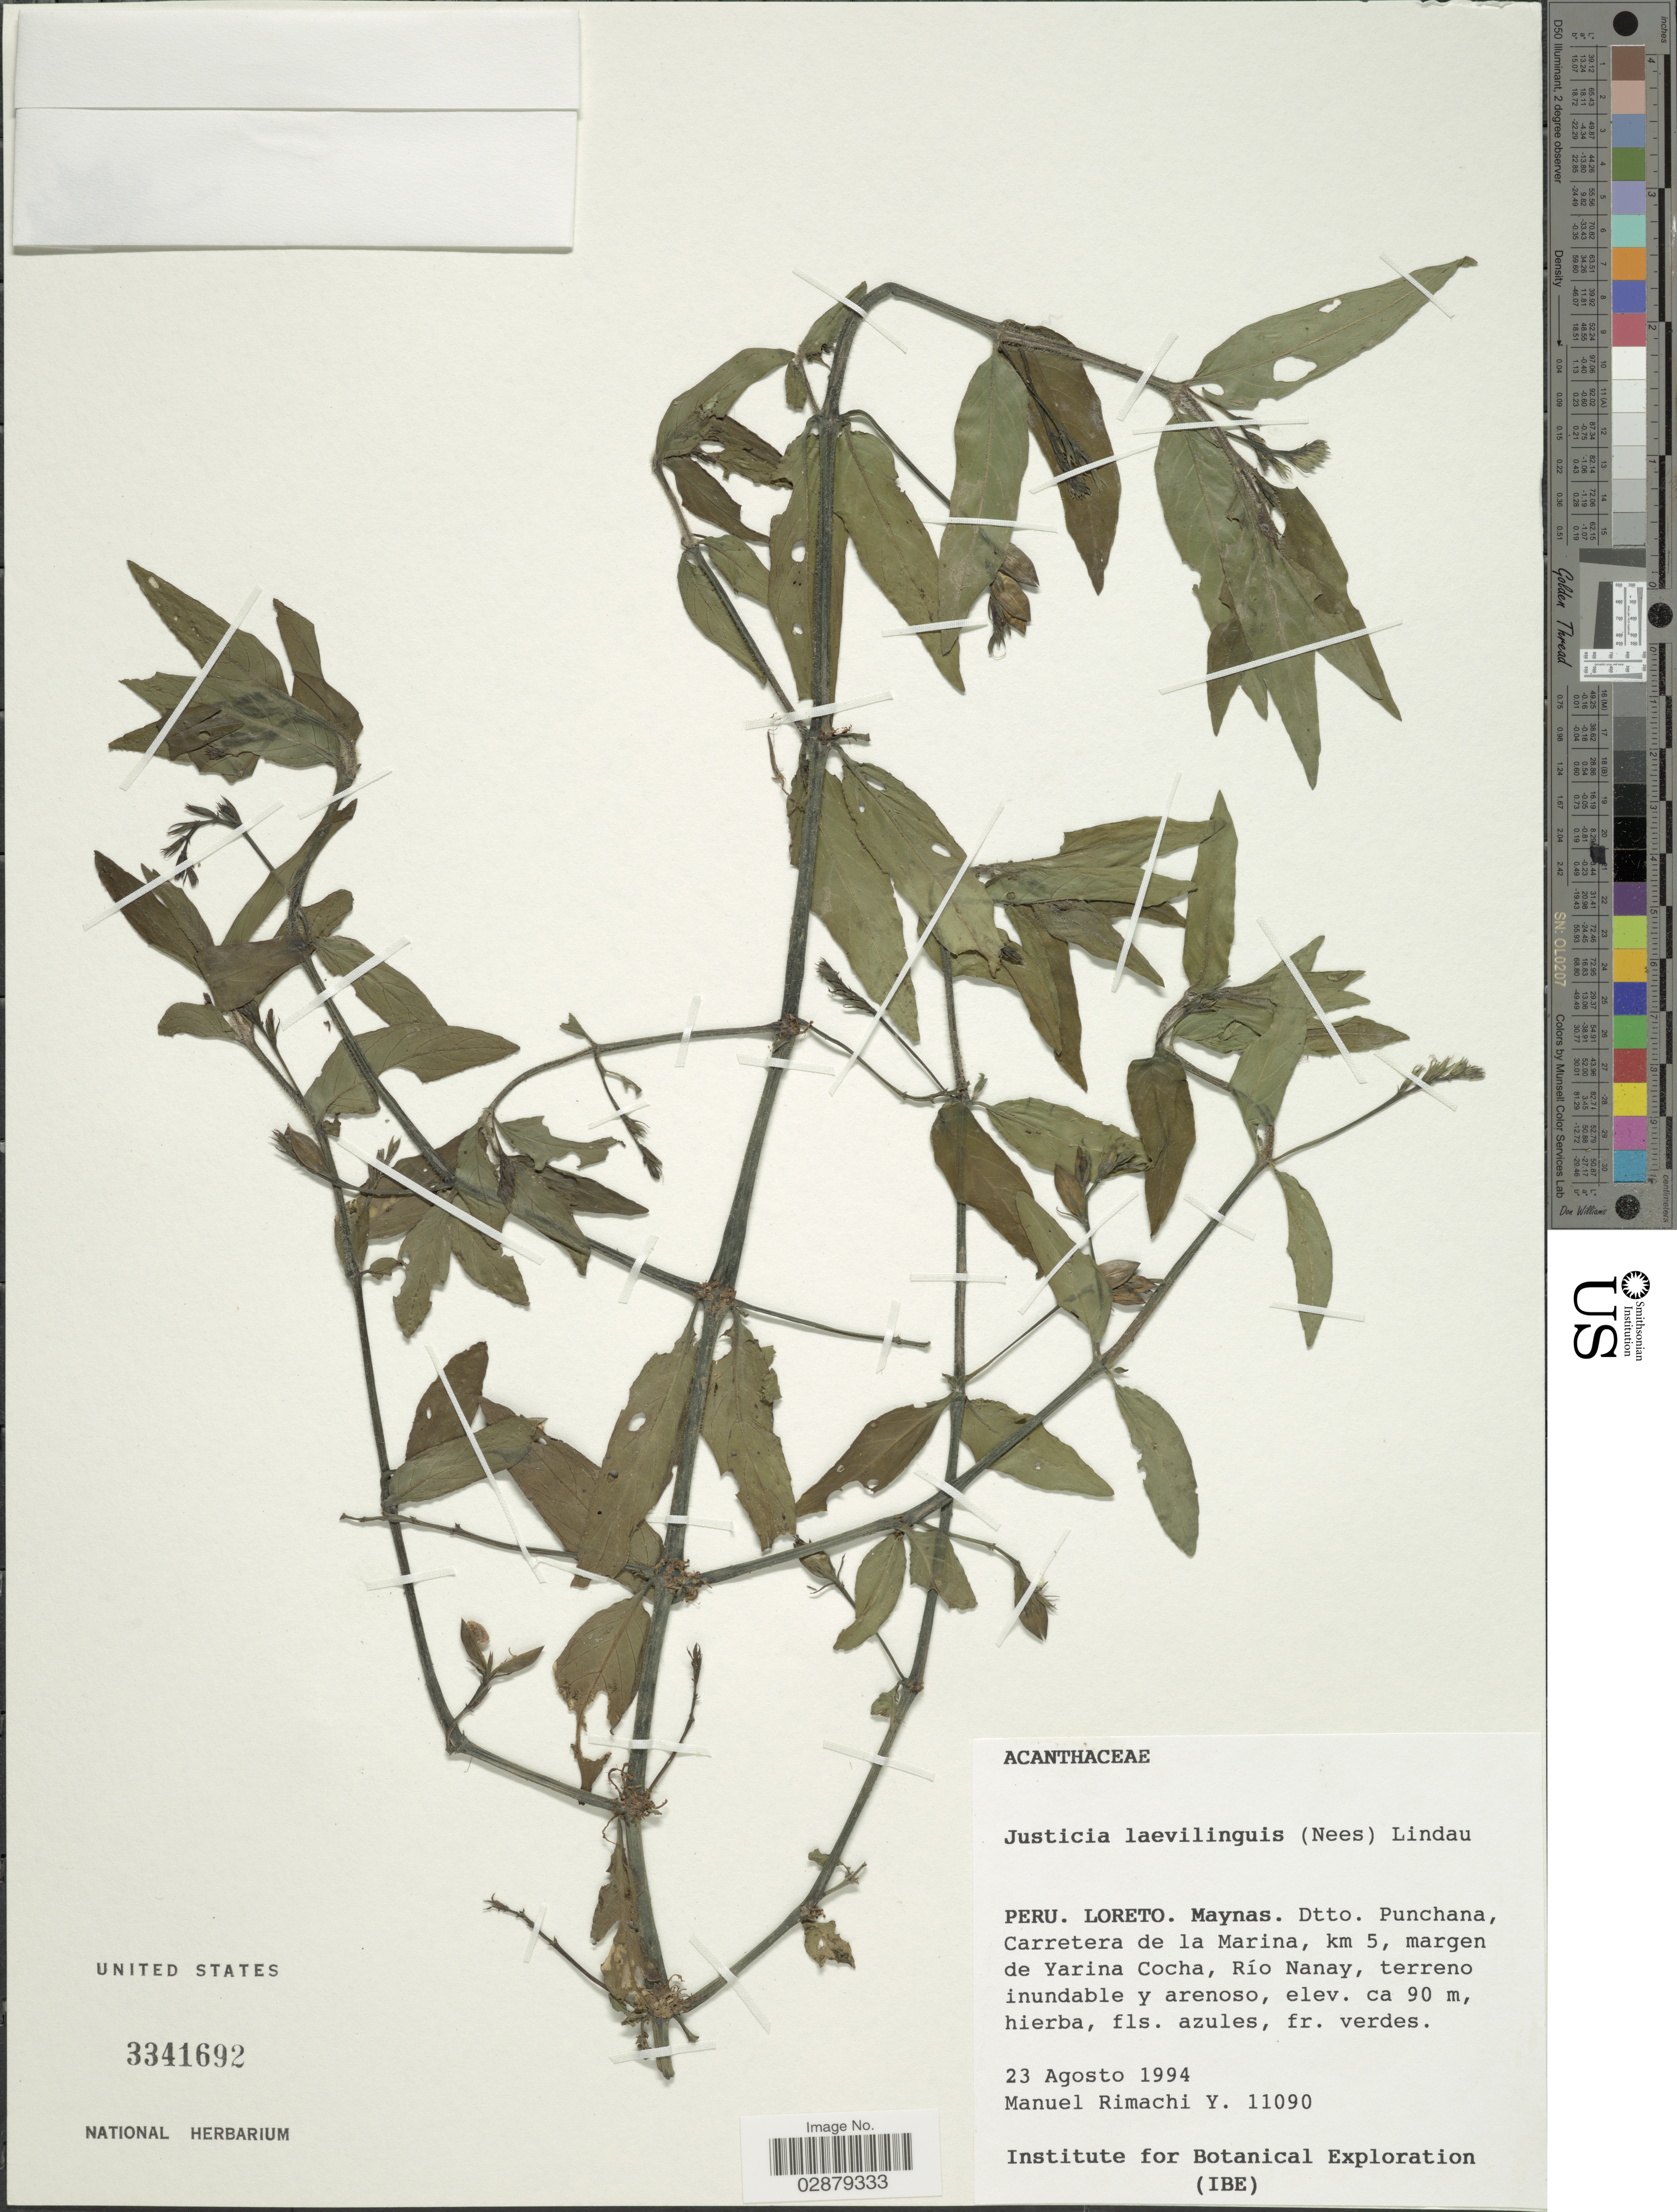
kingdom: Plantae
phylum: Tracheophyta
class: Magnoliopsida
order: Lamiales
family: Acanthaceae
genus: Justicia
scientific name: Justicia laevilinguis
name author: (Nees) Lindau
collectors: M. Rimachi Y.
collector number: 11090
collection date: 1994-08-23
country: Peru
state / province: Loreto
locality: Maynas. Dtto. Punchana, Carretera de la Marina, km 5, margen de Yarina Cocha, Río Nanay.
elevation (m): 90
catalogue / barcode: US 3341692